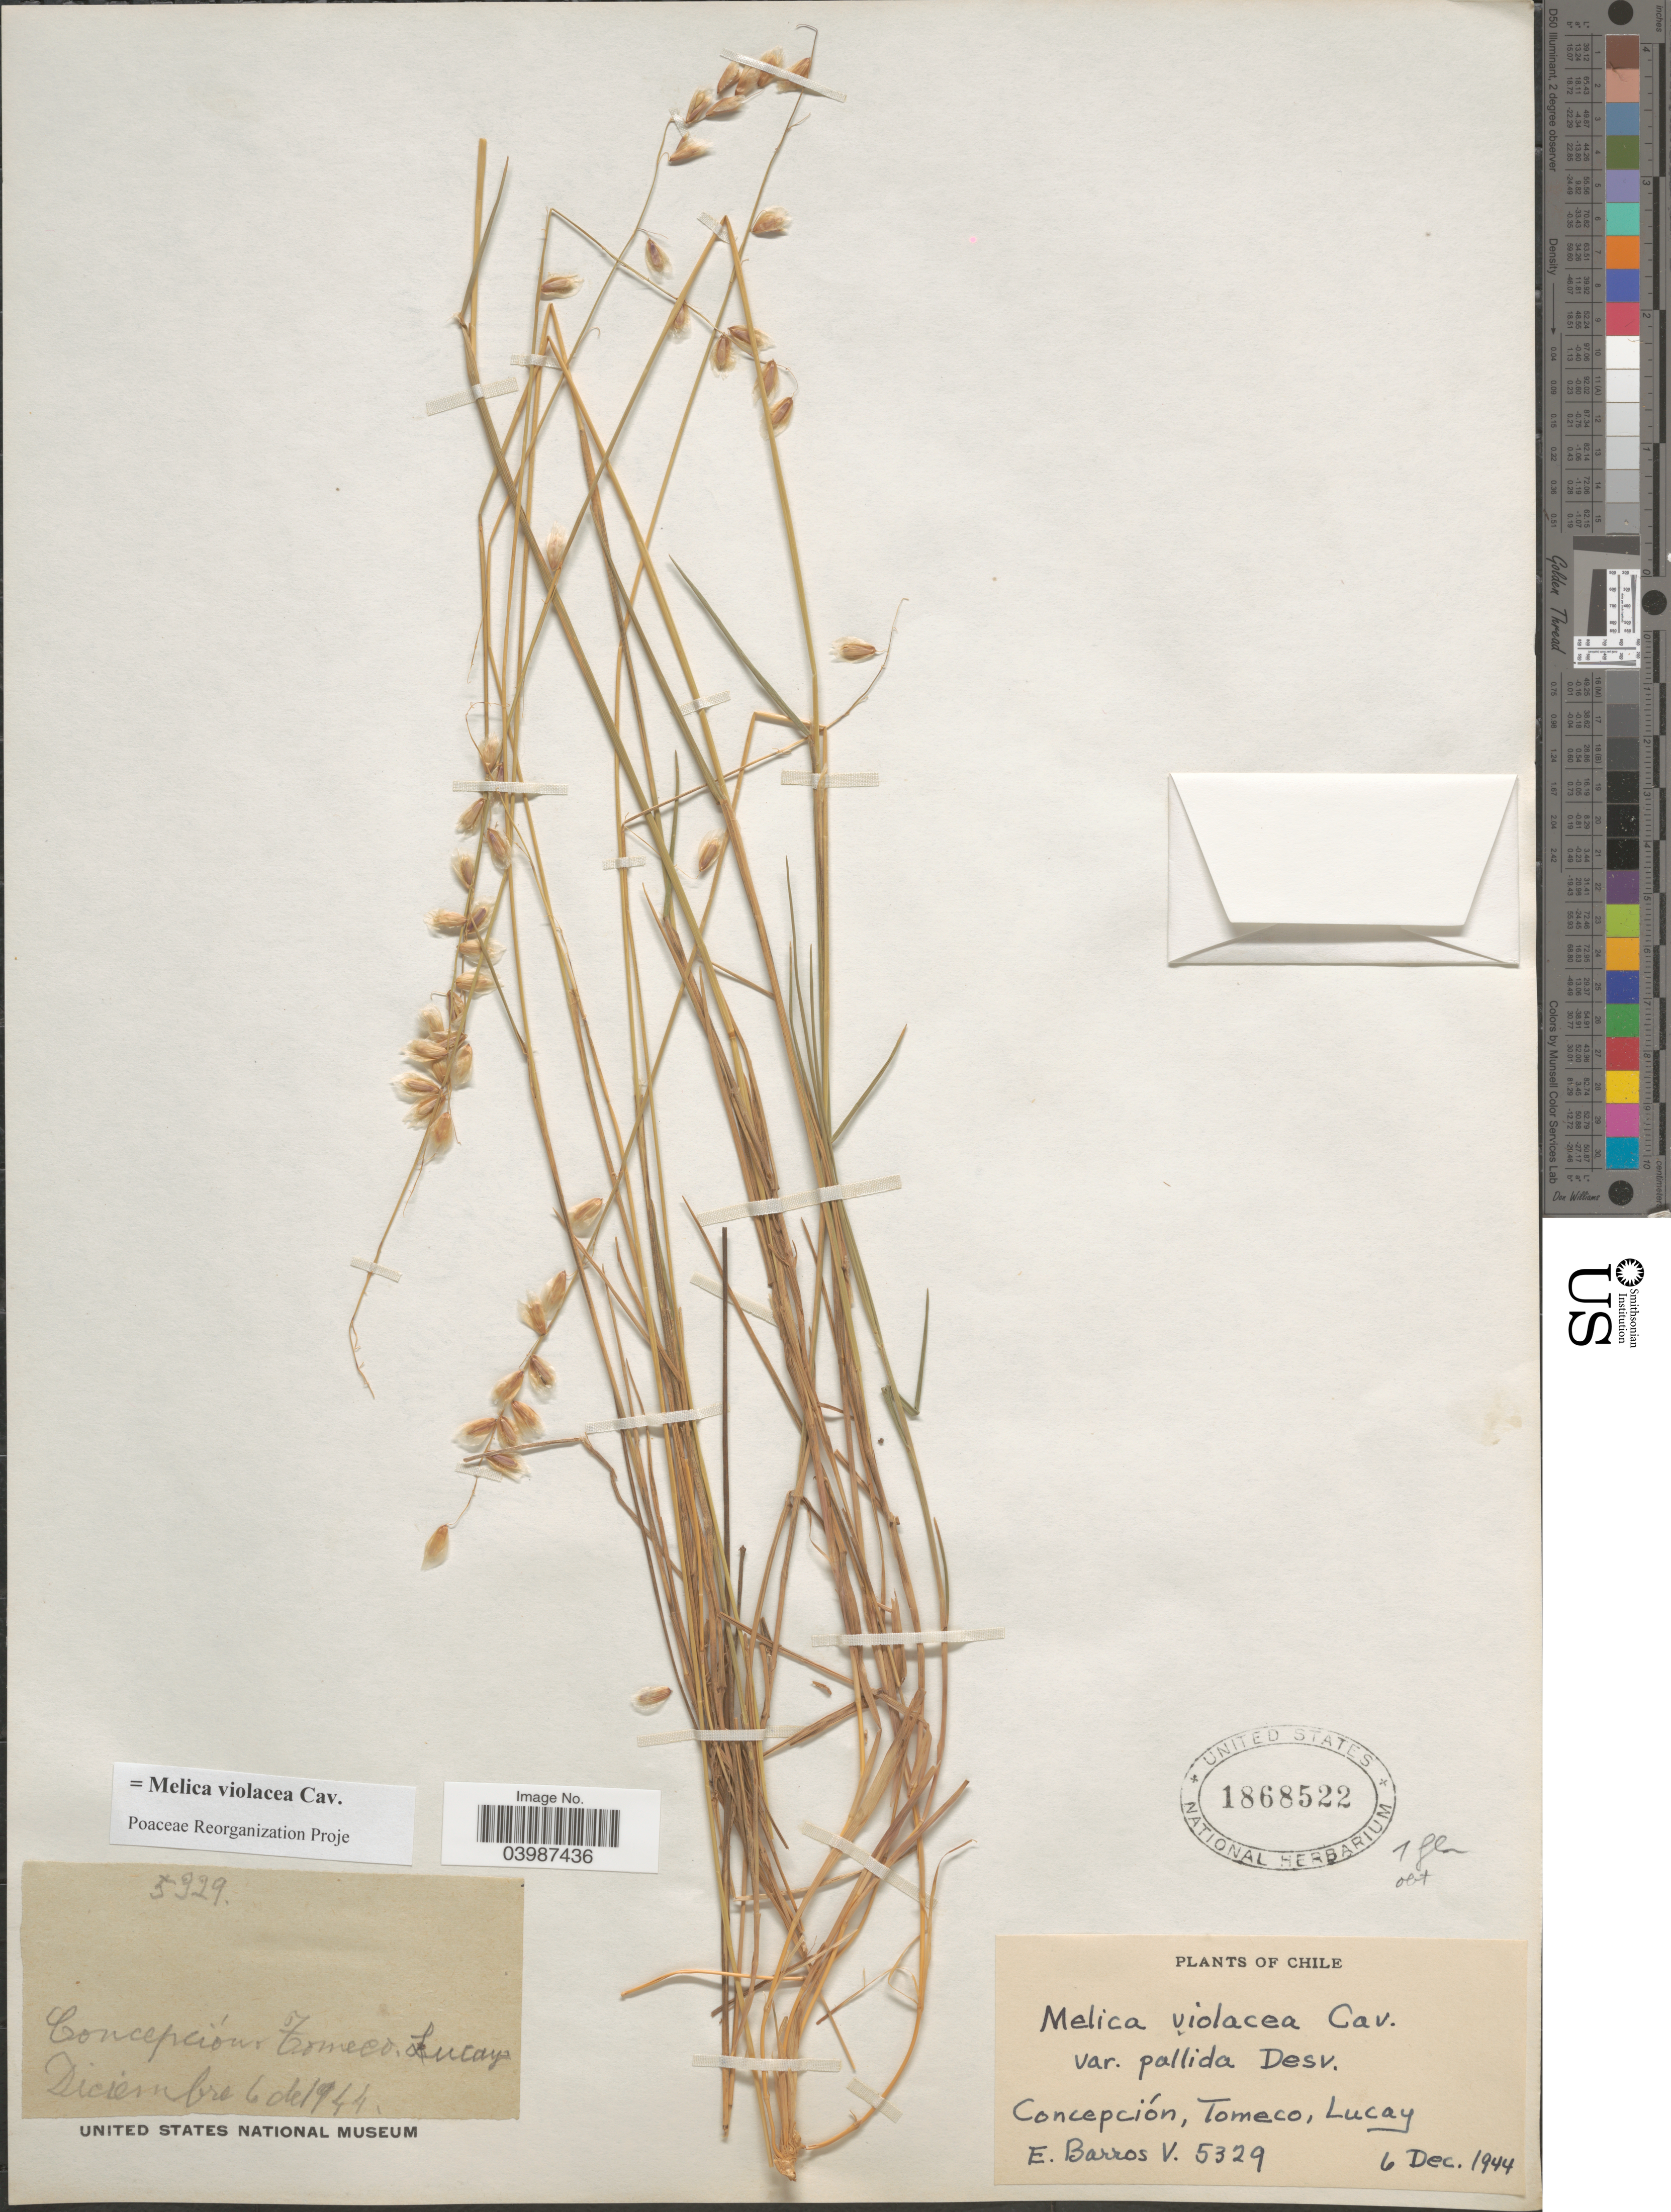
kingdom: Plantae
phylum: Tracheophyta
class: Liliopsida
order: Poales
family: Poaceae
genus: Melica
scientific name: Melica violacea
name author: Cav.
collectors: E. Barros V.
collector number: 5329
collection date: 1944-12-06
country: Chile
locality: Concepción, Tomeco, Lucay.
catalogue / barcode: US 1868522